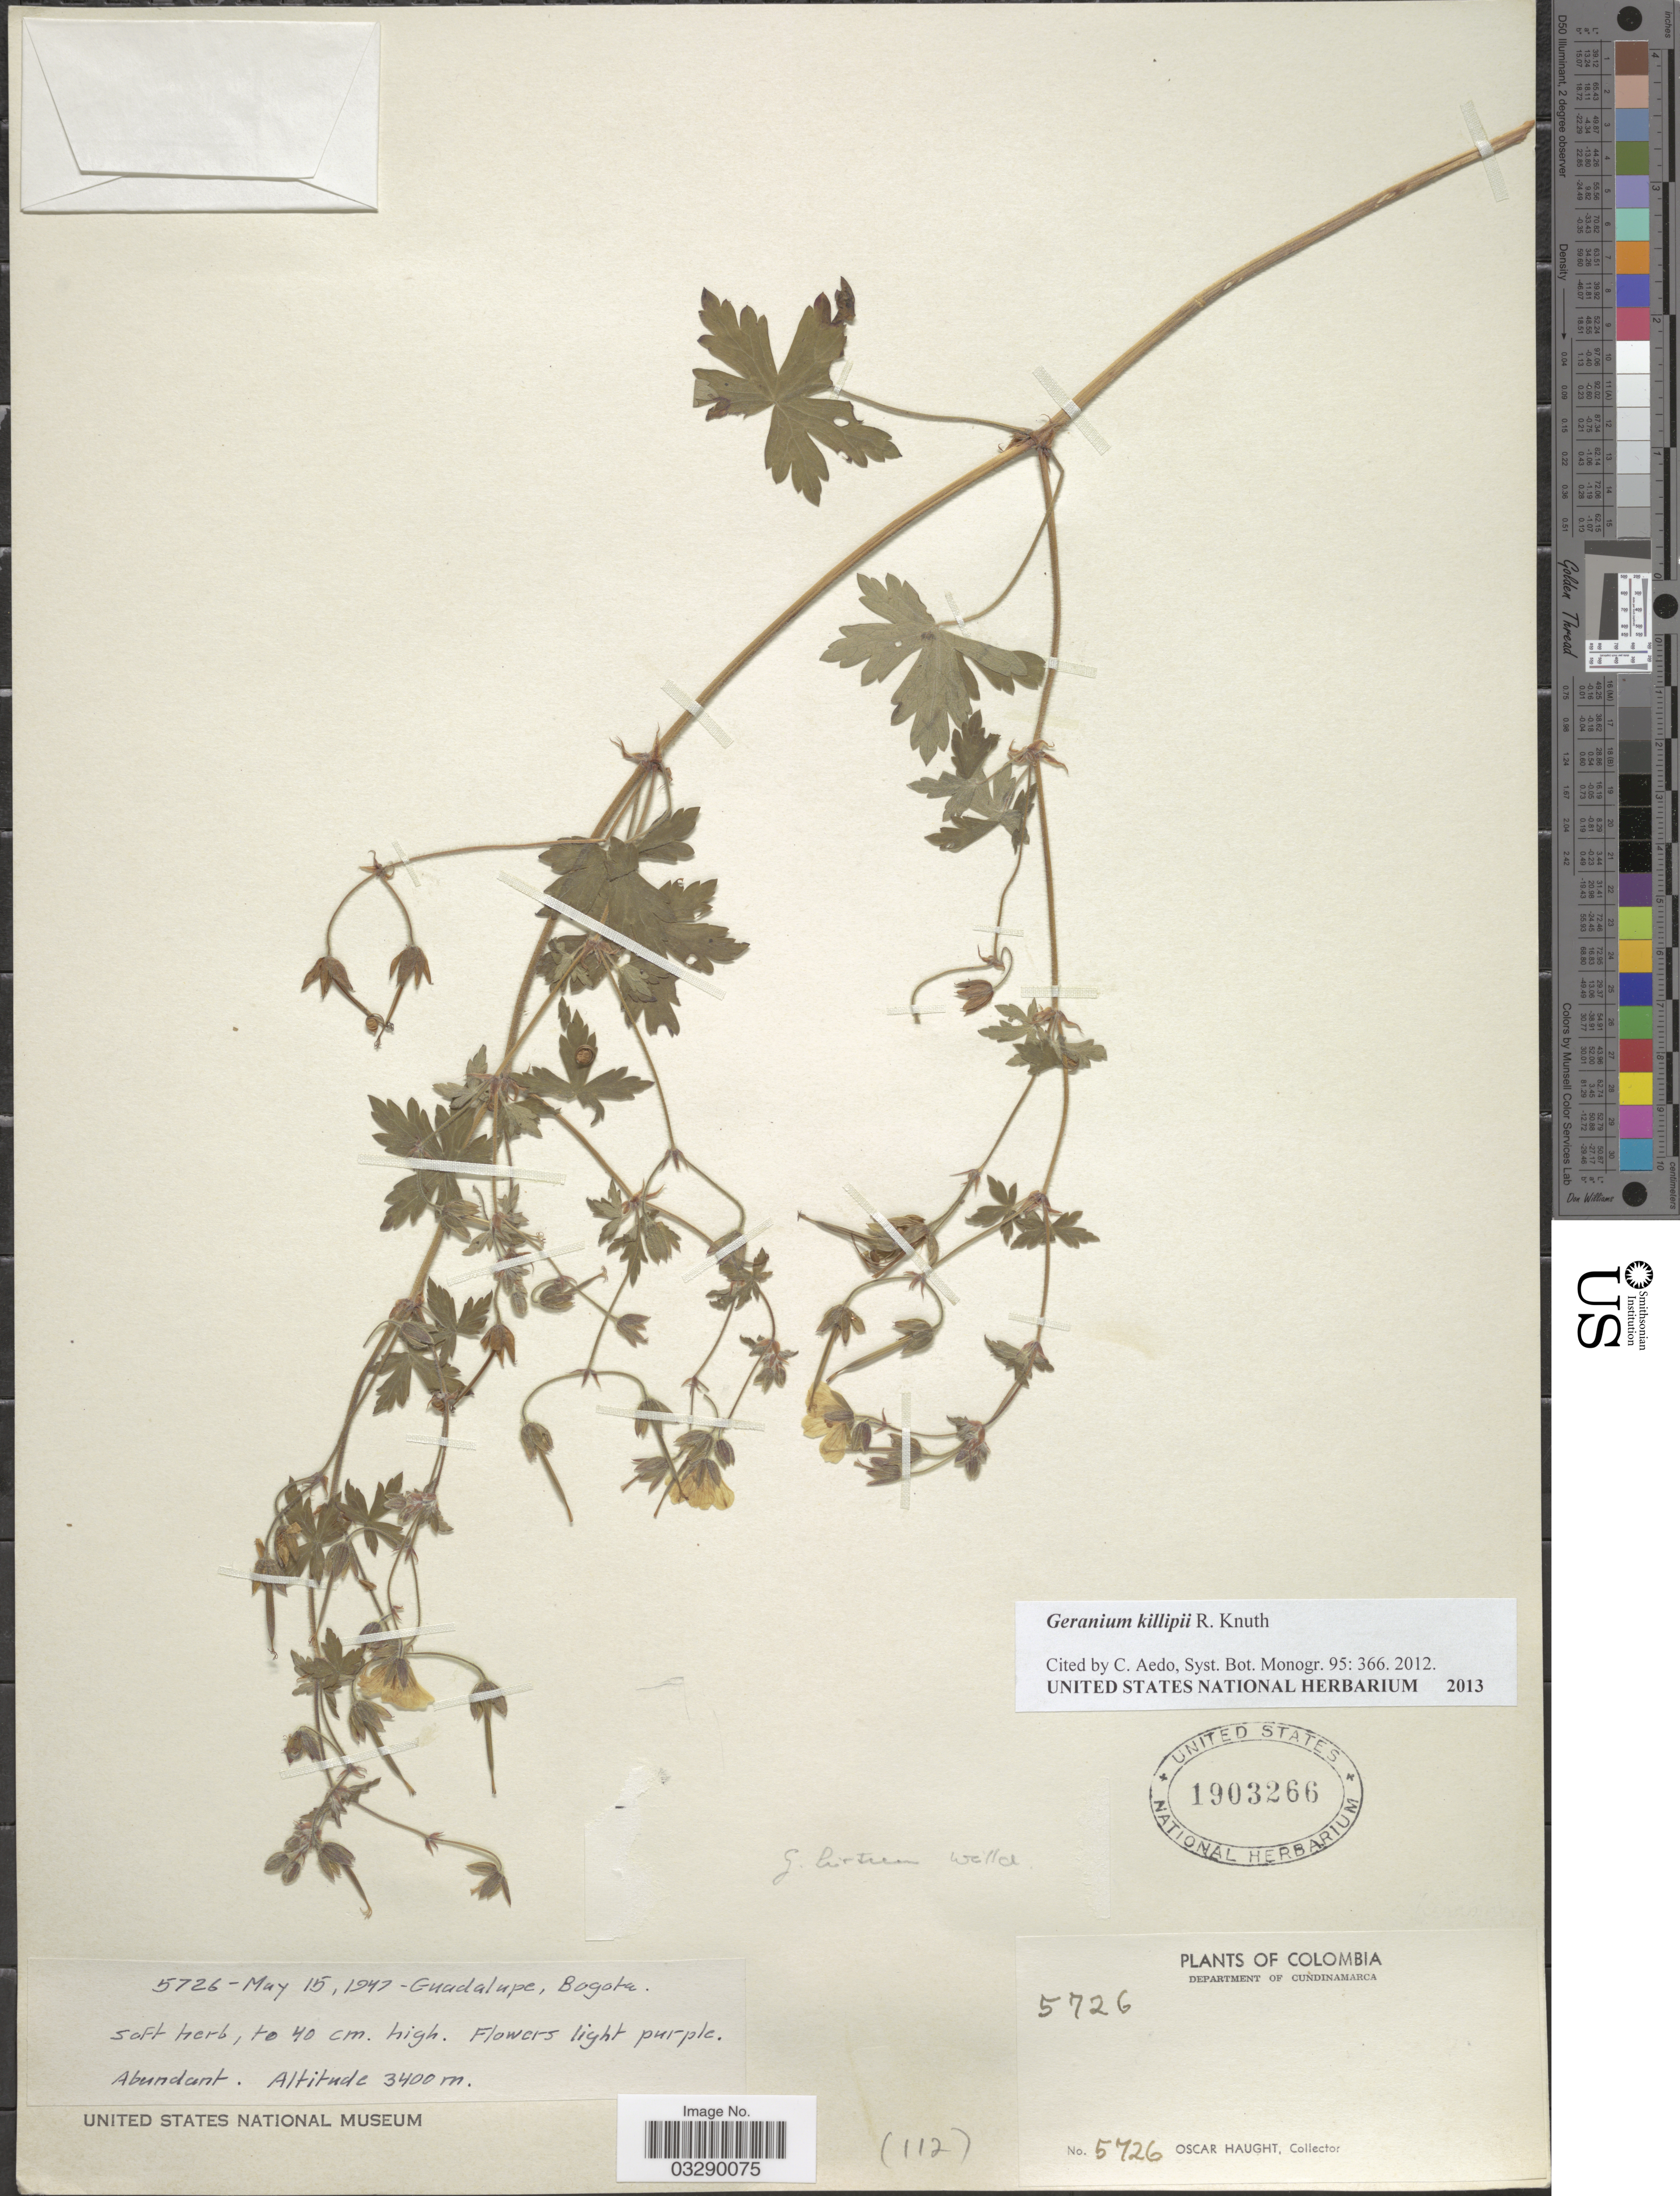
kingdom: Plantae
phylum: Tracheophyta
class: Magnoliopsida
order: Geraniales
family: Geraniaceae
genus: Geranium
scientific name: Geranium killipii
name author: R. Knuth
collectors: O. L. Haught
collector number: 5726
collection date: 1947-05-15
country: Colombia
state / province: Cundinamarca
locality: Department of Cundinamarca. Guadalupe, Bogota.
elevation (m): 3400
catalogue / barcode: US 1903266